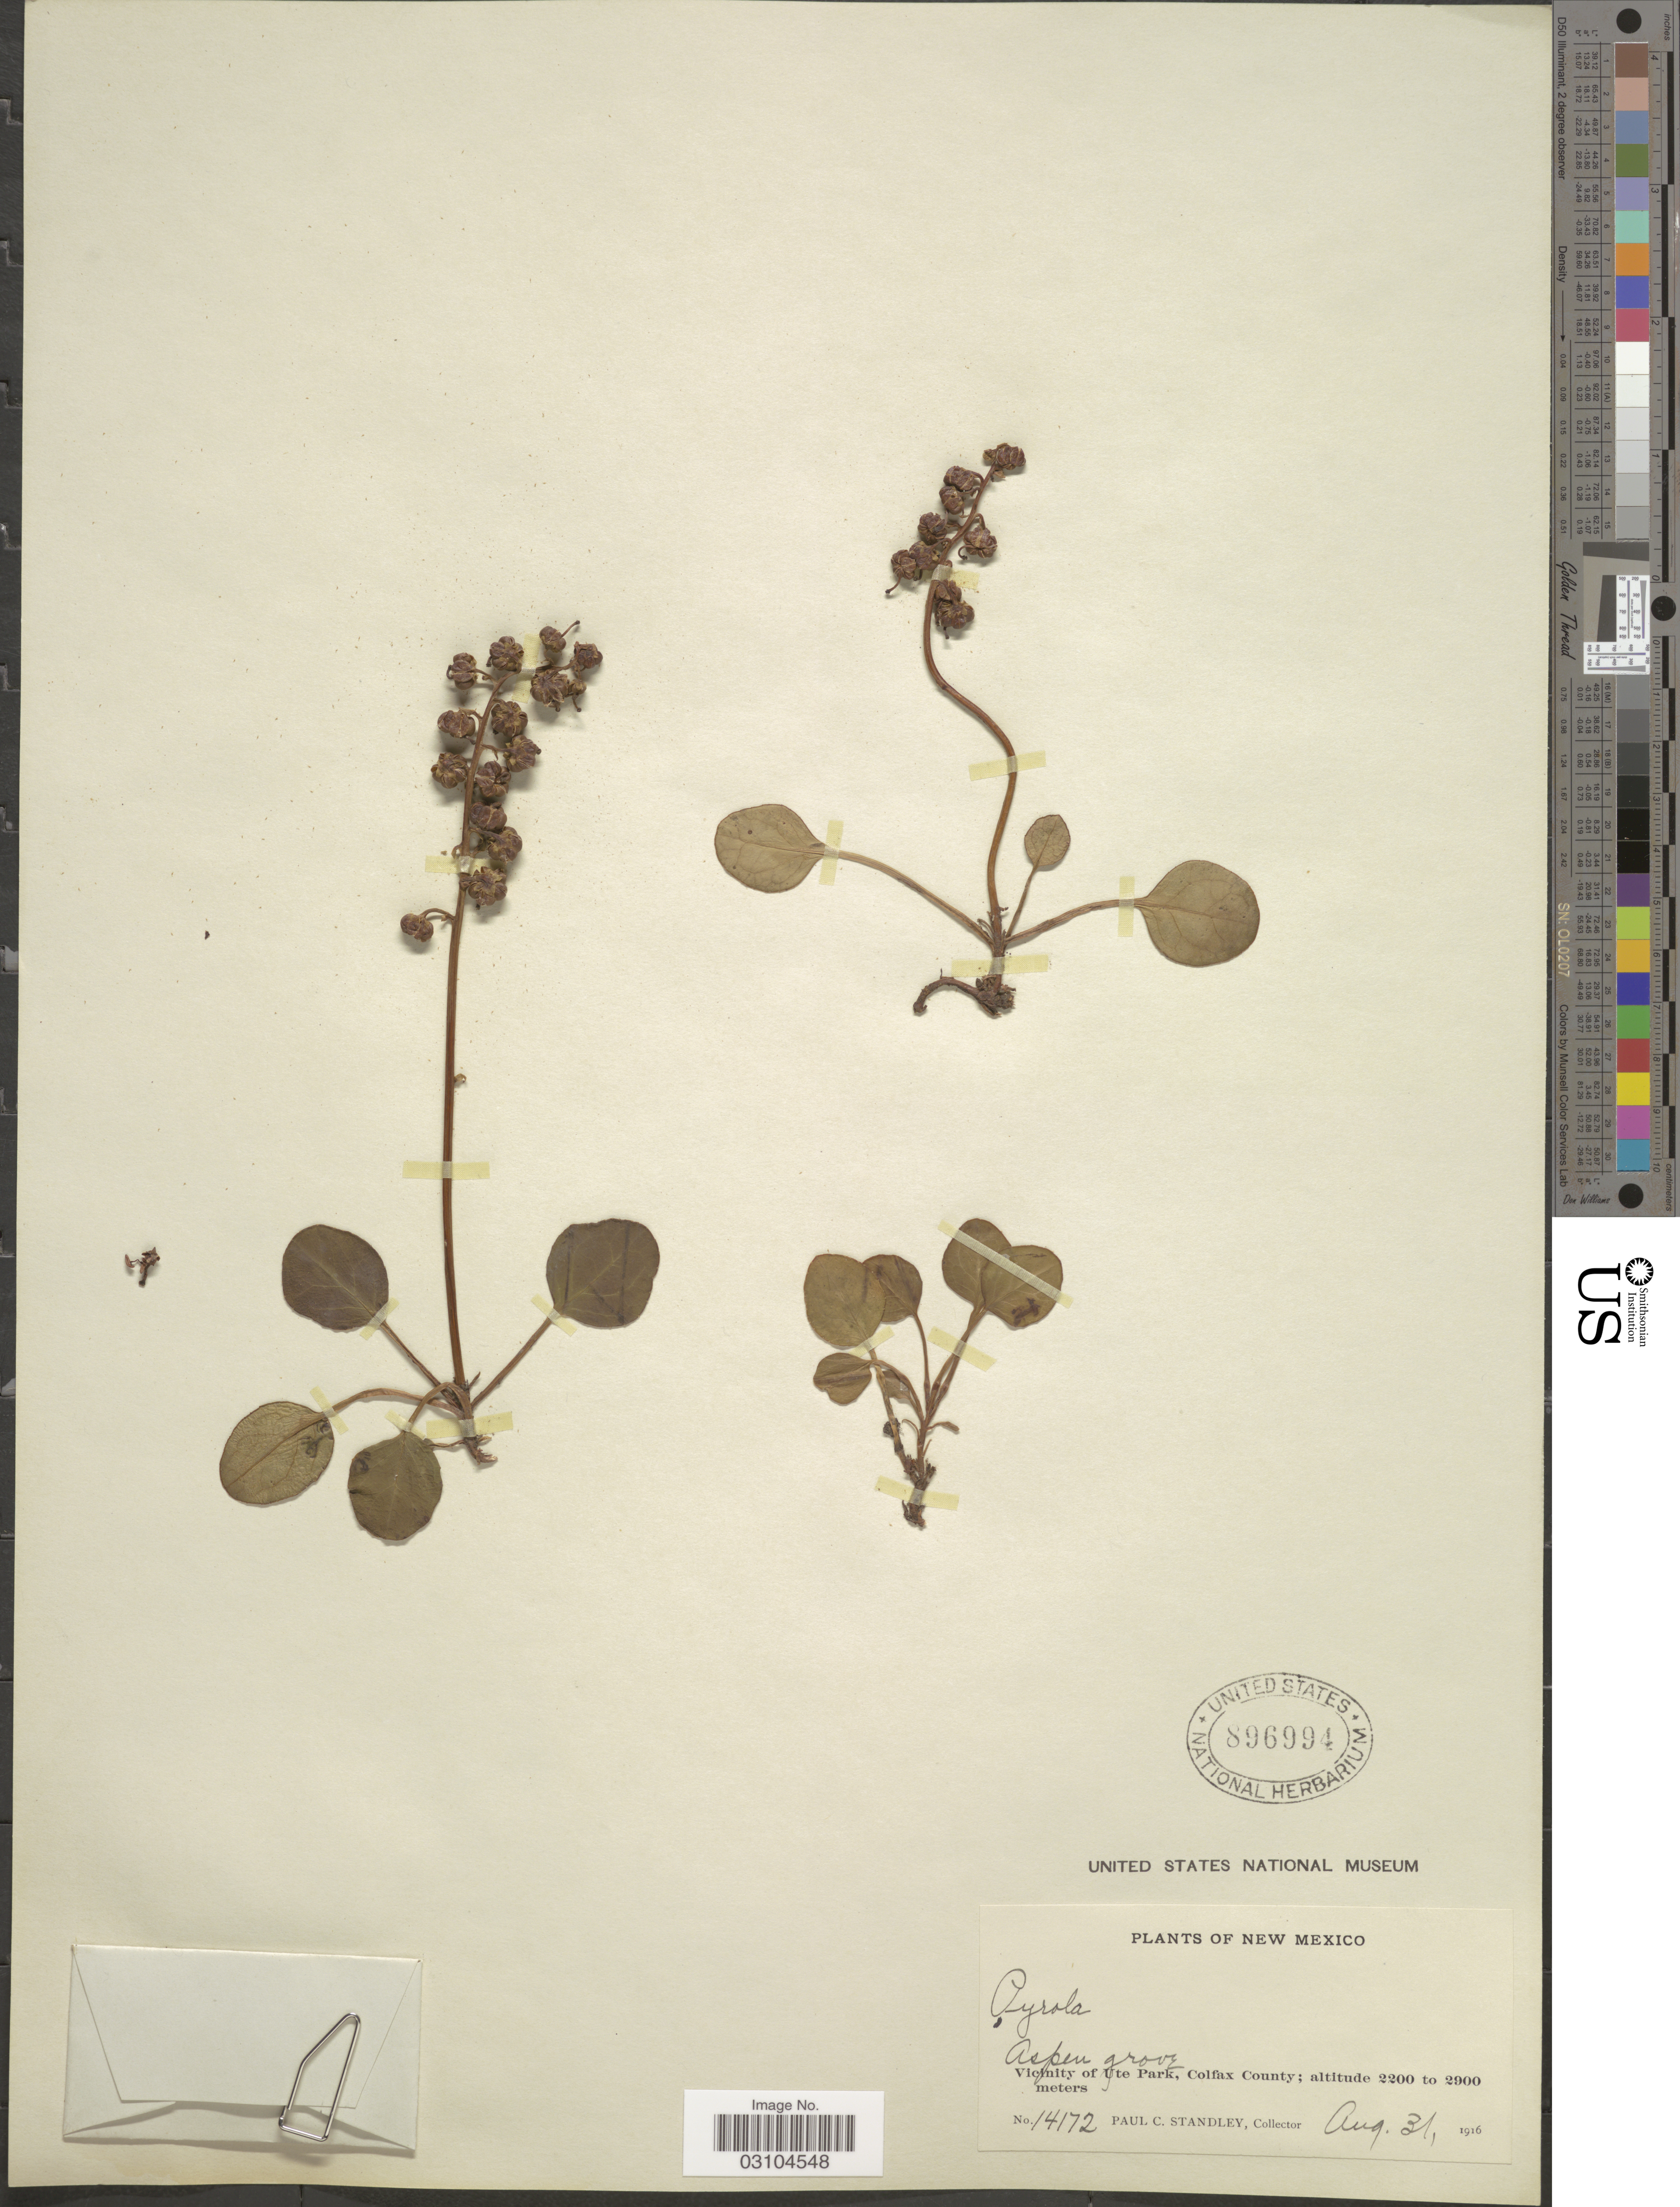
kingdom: Plantae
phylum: Tracheophyta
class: Magnoliopsida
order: Ericales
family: Ericaceae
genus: Pyrola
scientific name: Pyrola sp.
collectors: P. C. Standley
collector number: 14172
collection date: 1916-08-31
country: United States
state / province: New Mexico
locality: Aspen grove. Vicinity of Ute Park, Colfax County.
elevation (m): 2200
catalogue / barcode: US 896994